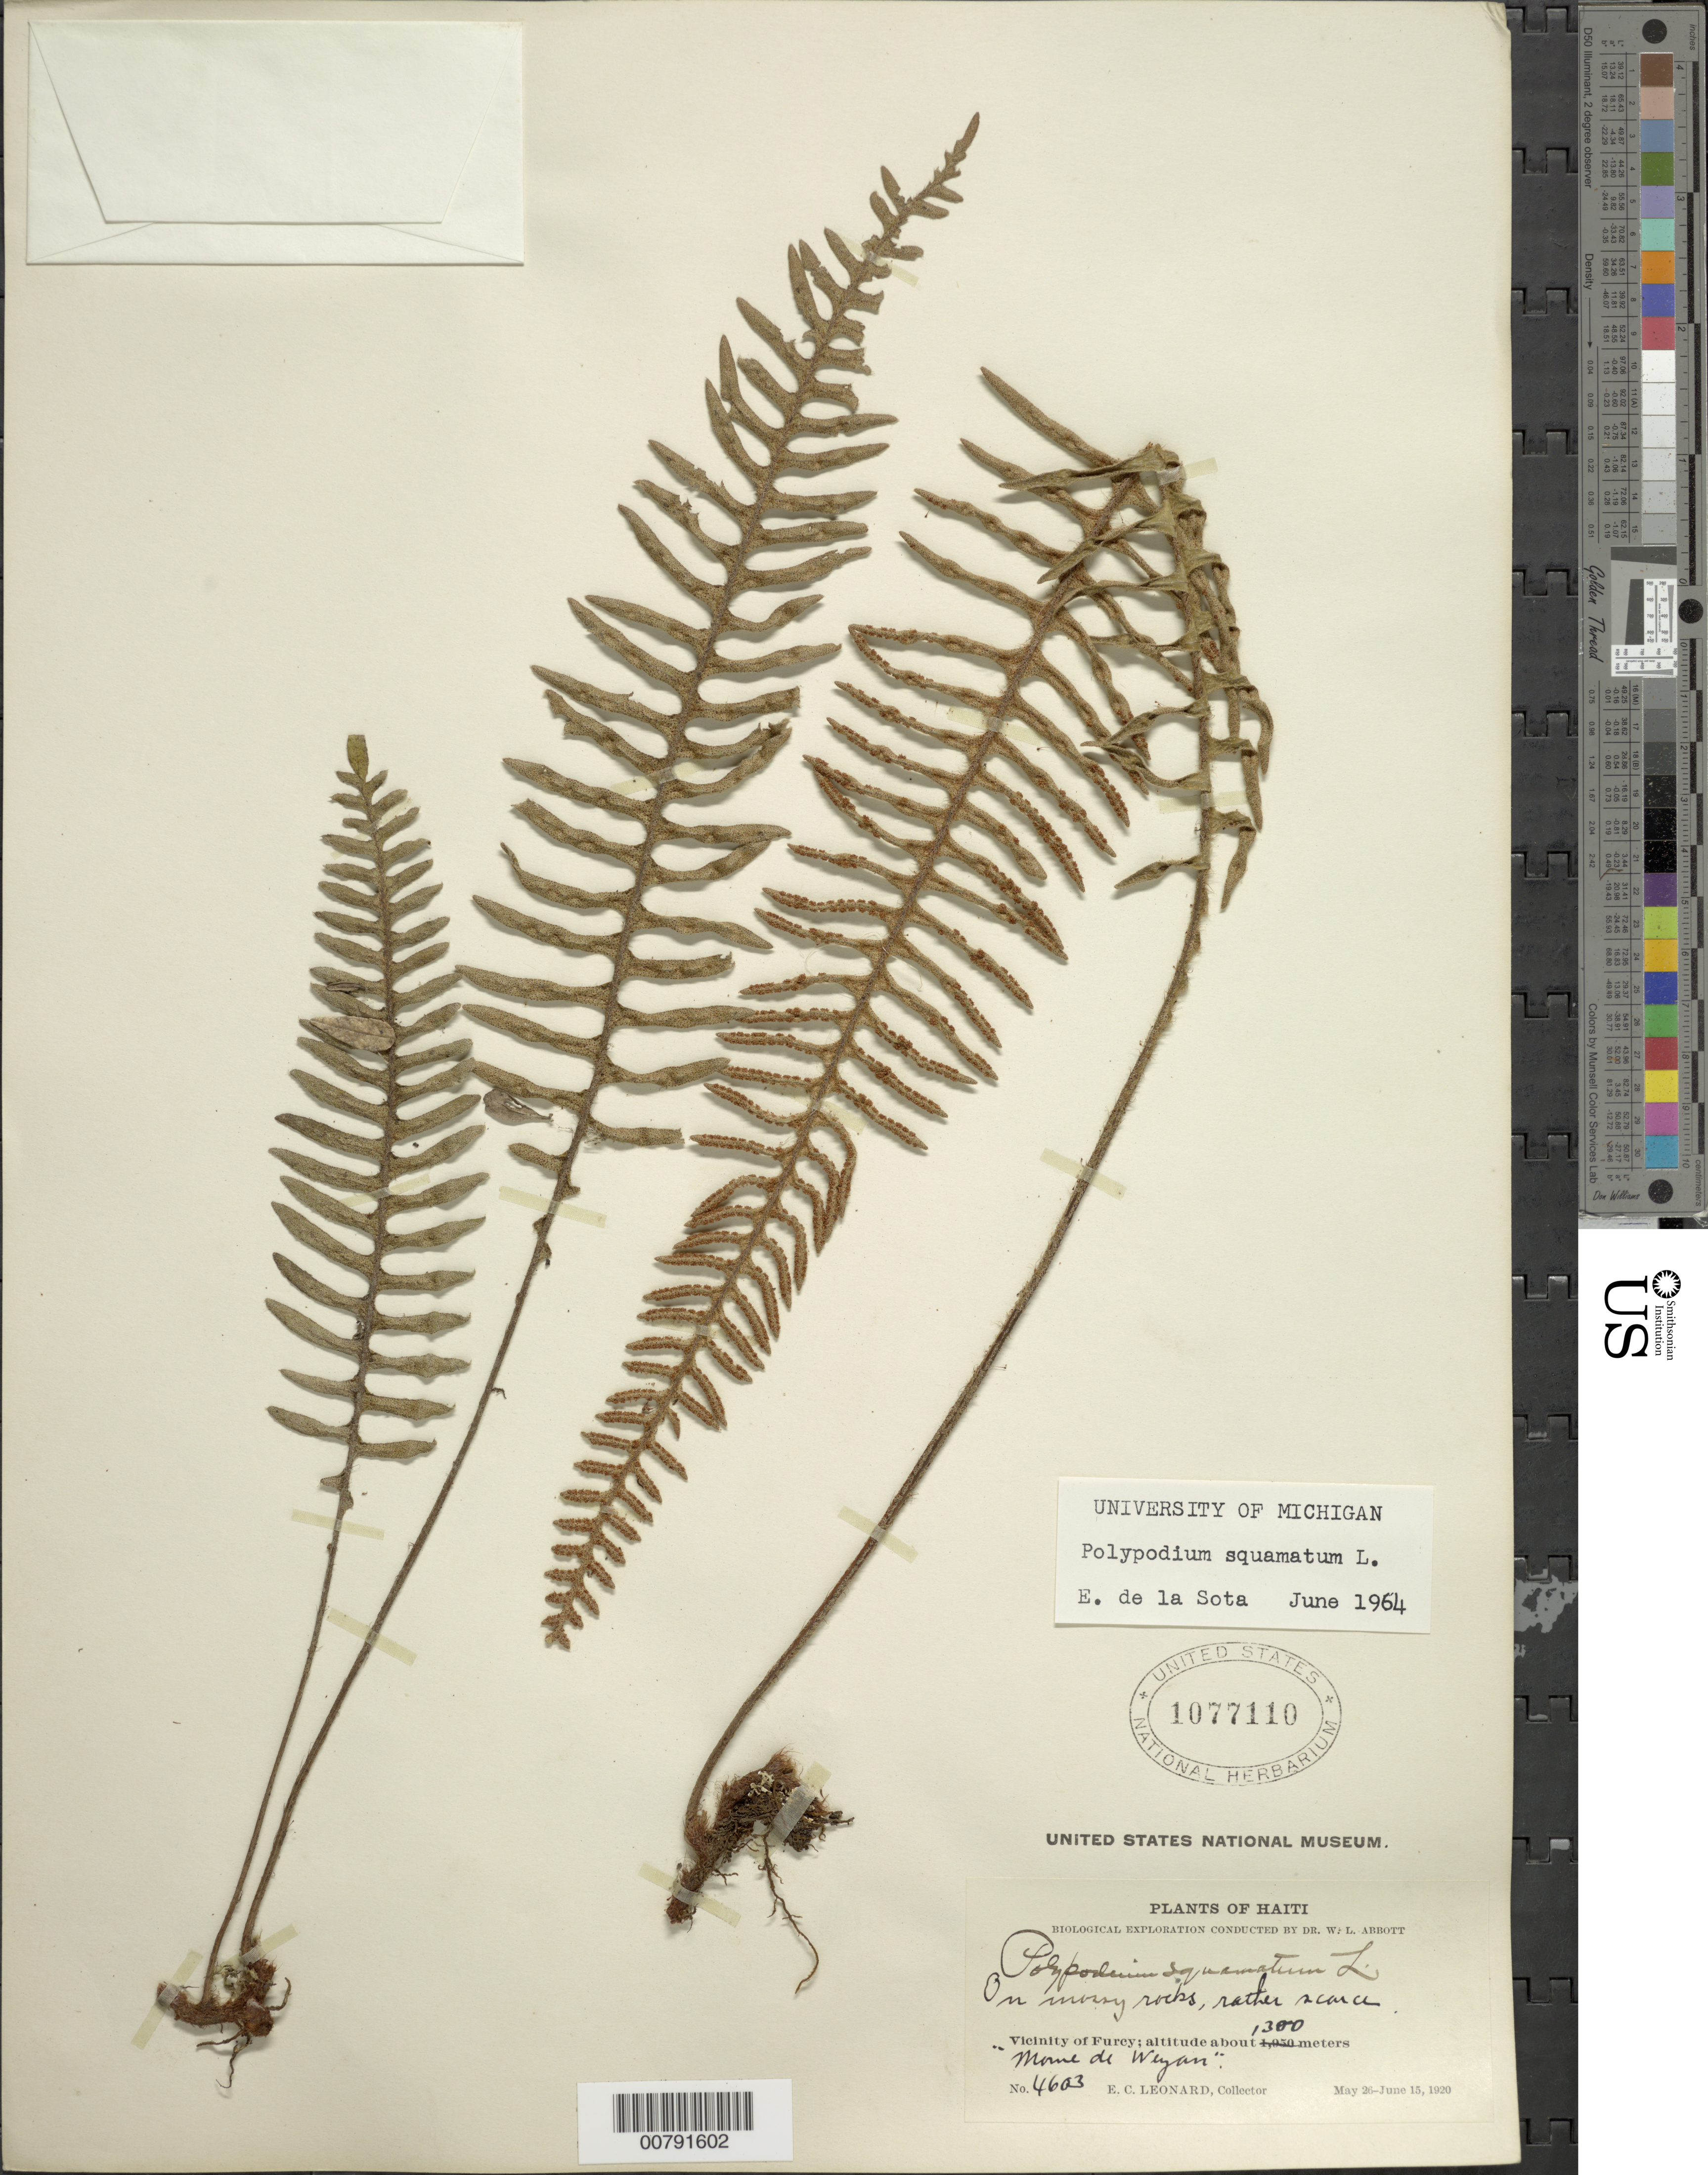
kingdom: Plantae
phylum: Tracheophyta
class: Polypodiopsida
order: Polypodiales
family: Polypodiaceae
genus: Pleopeltis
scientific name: Pleopeltis squamata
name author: (L.) J. Sm.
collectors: E. C. Leonard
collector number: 4603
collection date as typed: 20 May 1920 15 Jun 1920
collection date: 1920-05-20/1920-06-15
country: Haiti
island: Hispaniola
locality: Furcy vicinity, Morne de Weyan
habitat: On mossy rocks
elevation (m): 1300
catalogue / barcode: US 1077110